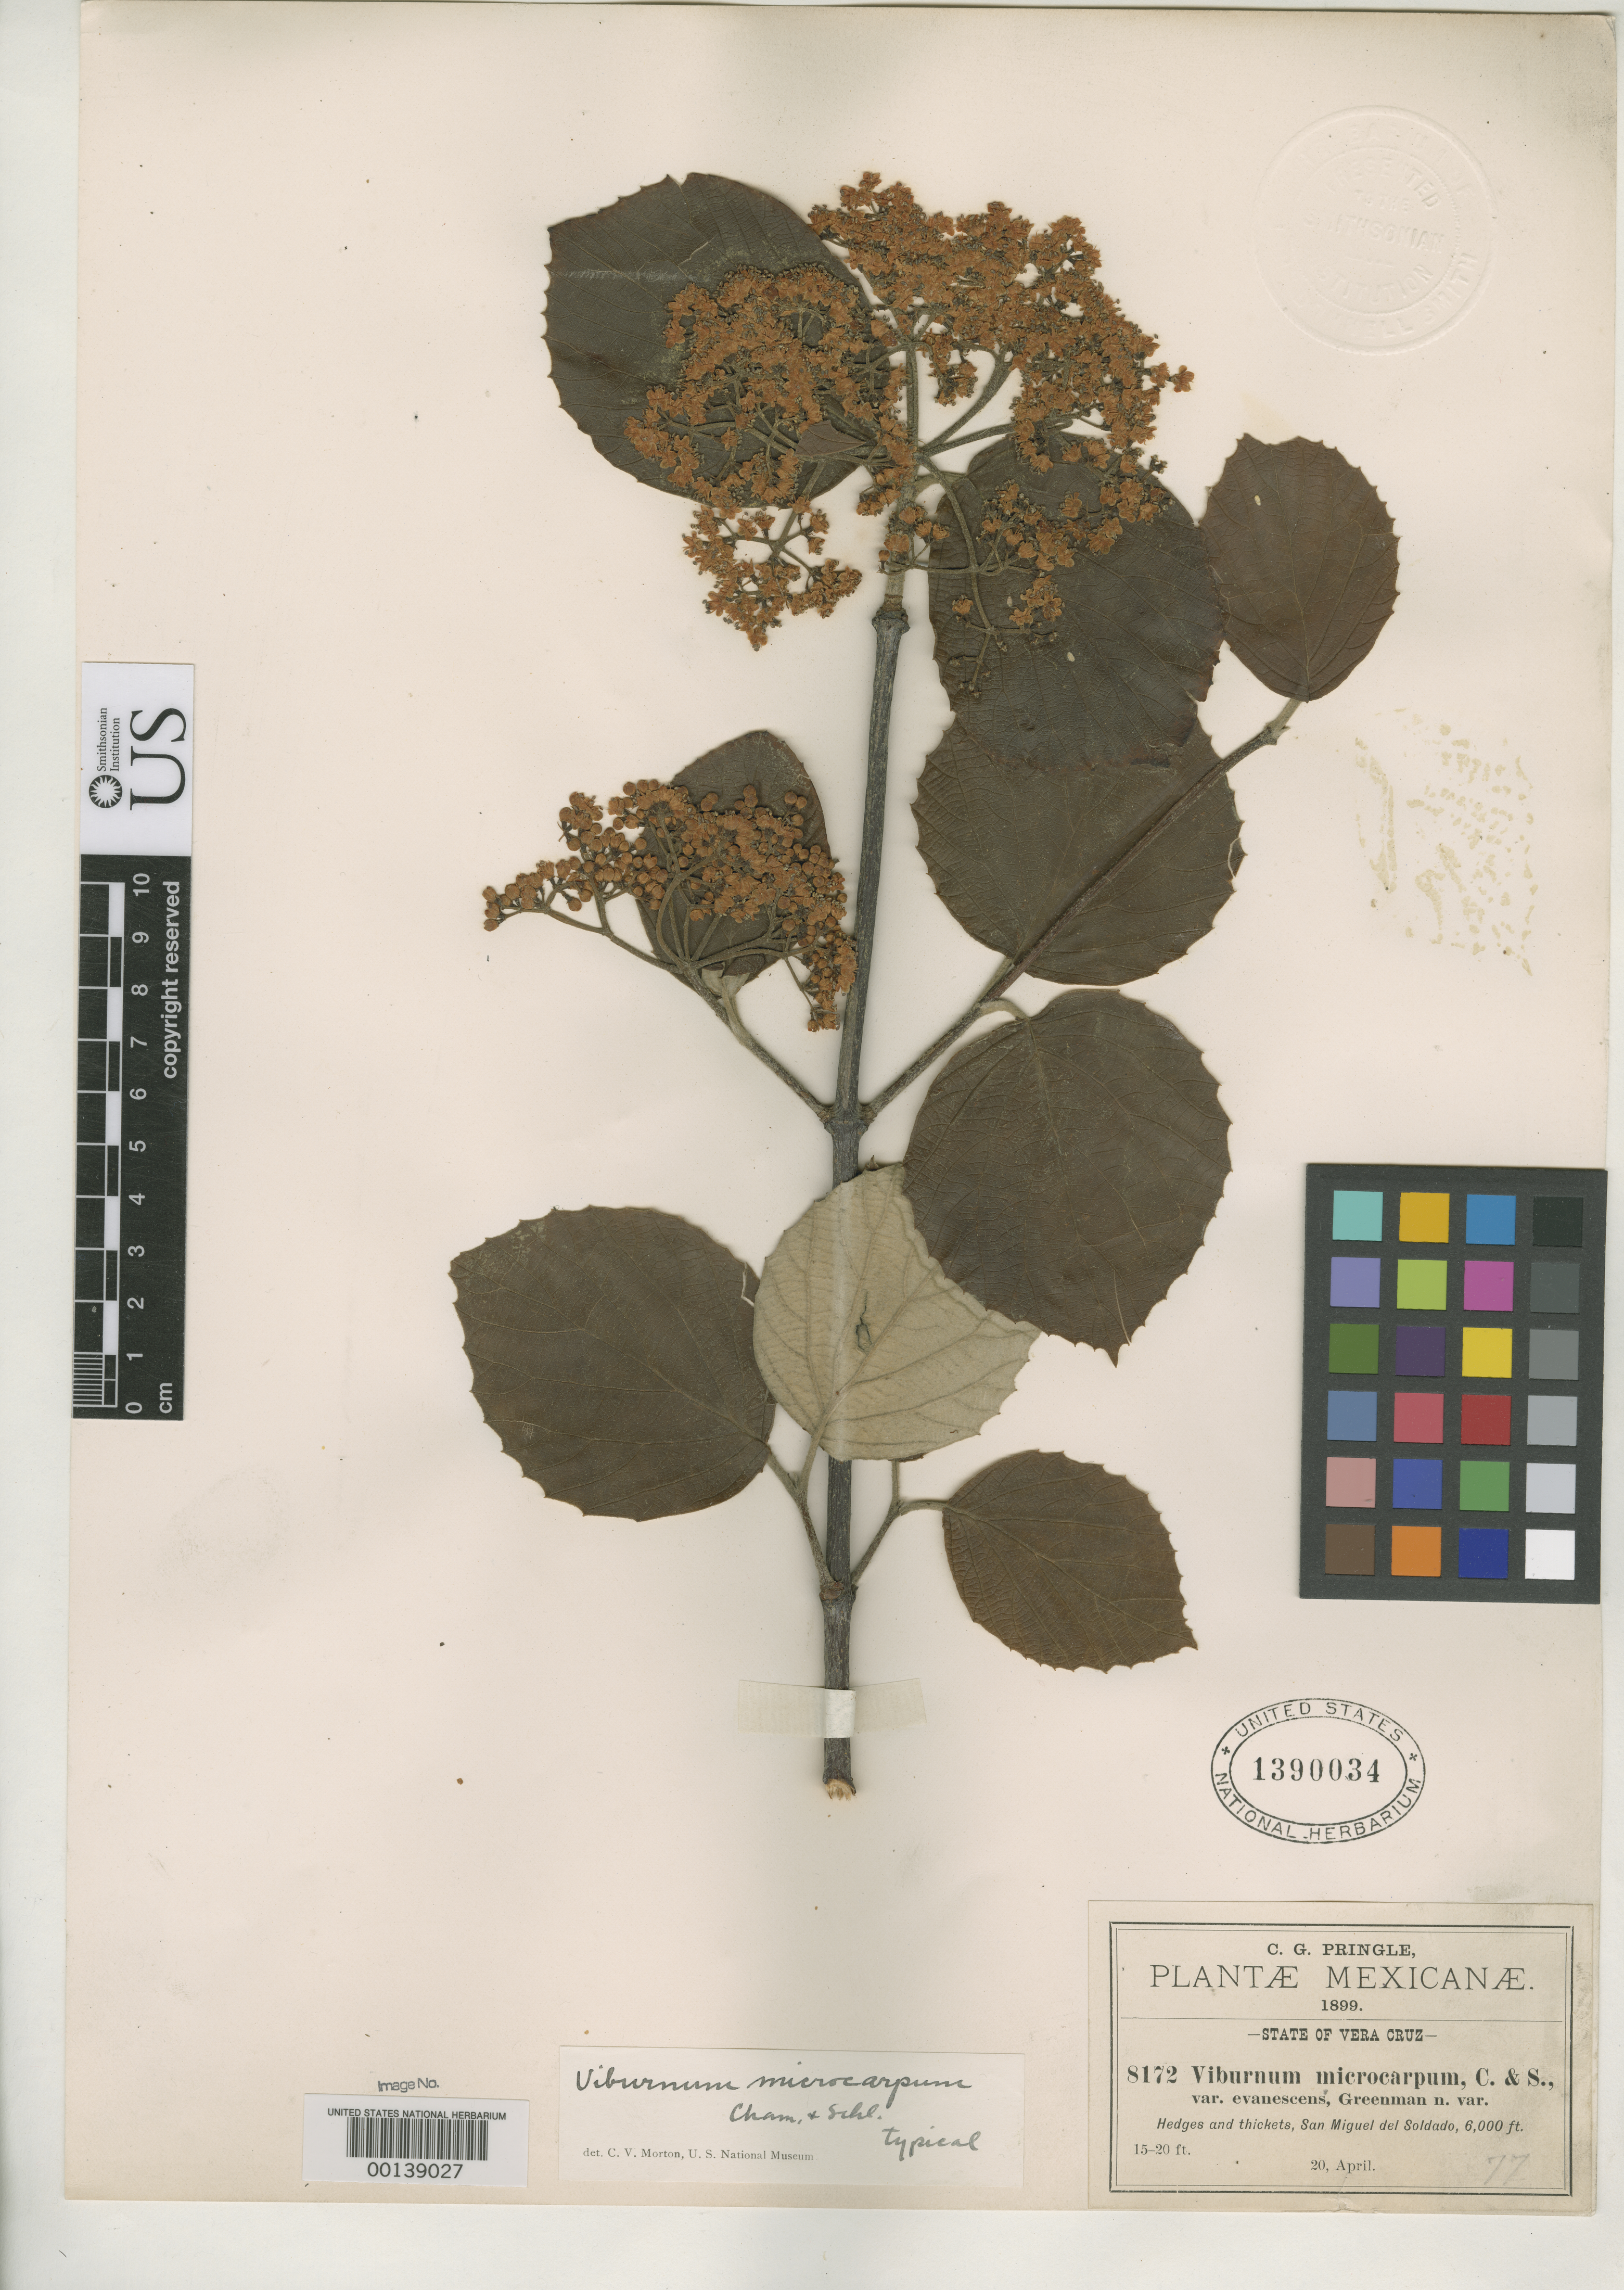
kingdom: Plantae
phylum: Tracheophyta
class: Magnoliopsida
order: Dipsacales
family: Viburnaceae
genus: Viburnum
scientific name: Viburnum microcarpum var. evanescens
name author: Greenm.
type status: Isotype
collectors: C. G. Pringle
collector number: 8172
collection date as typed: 20 Apr 1899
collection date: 1899-04-20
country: Mexico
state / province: Veracruz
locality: San Miguel del Soldado.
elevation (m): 1850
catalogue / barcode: US 1390034